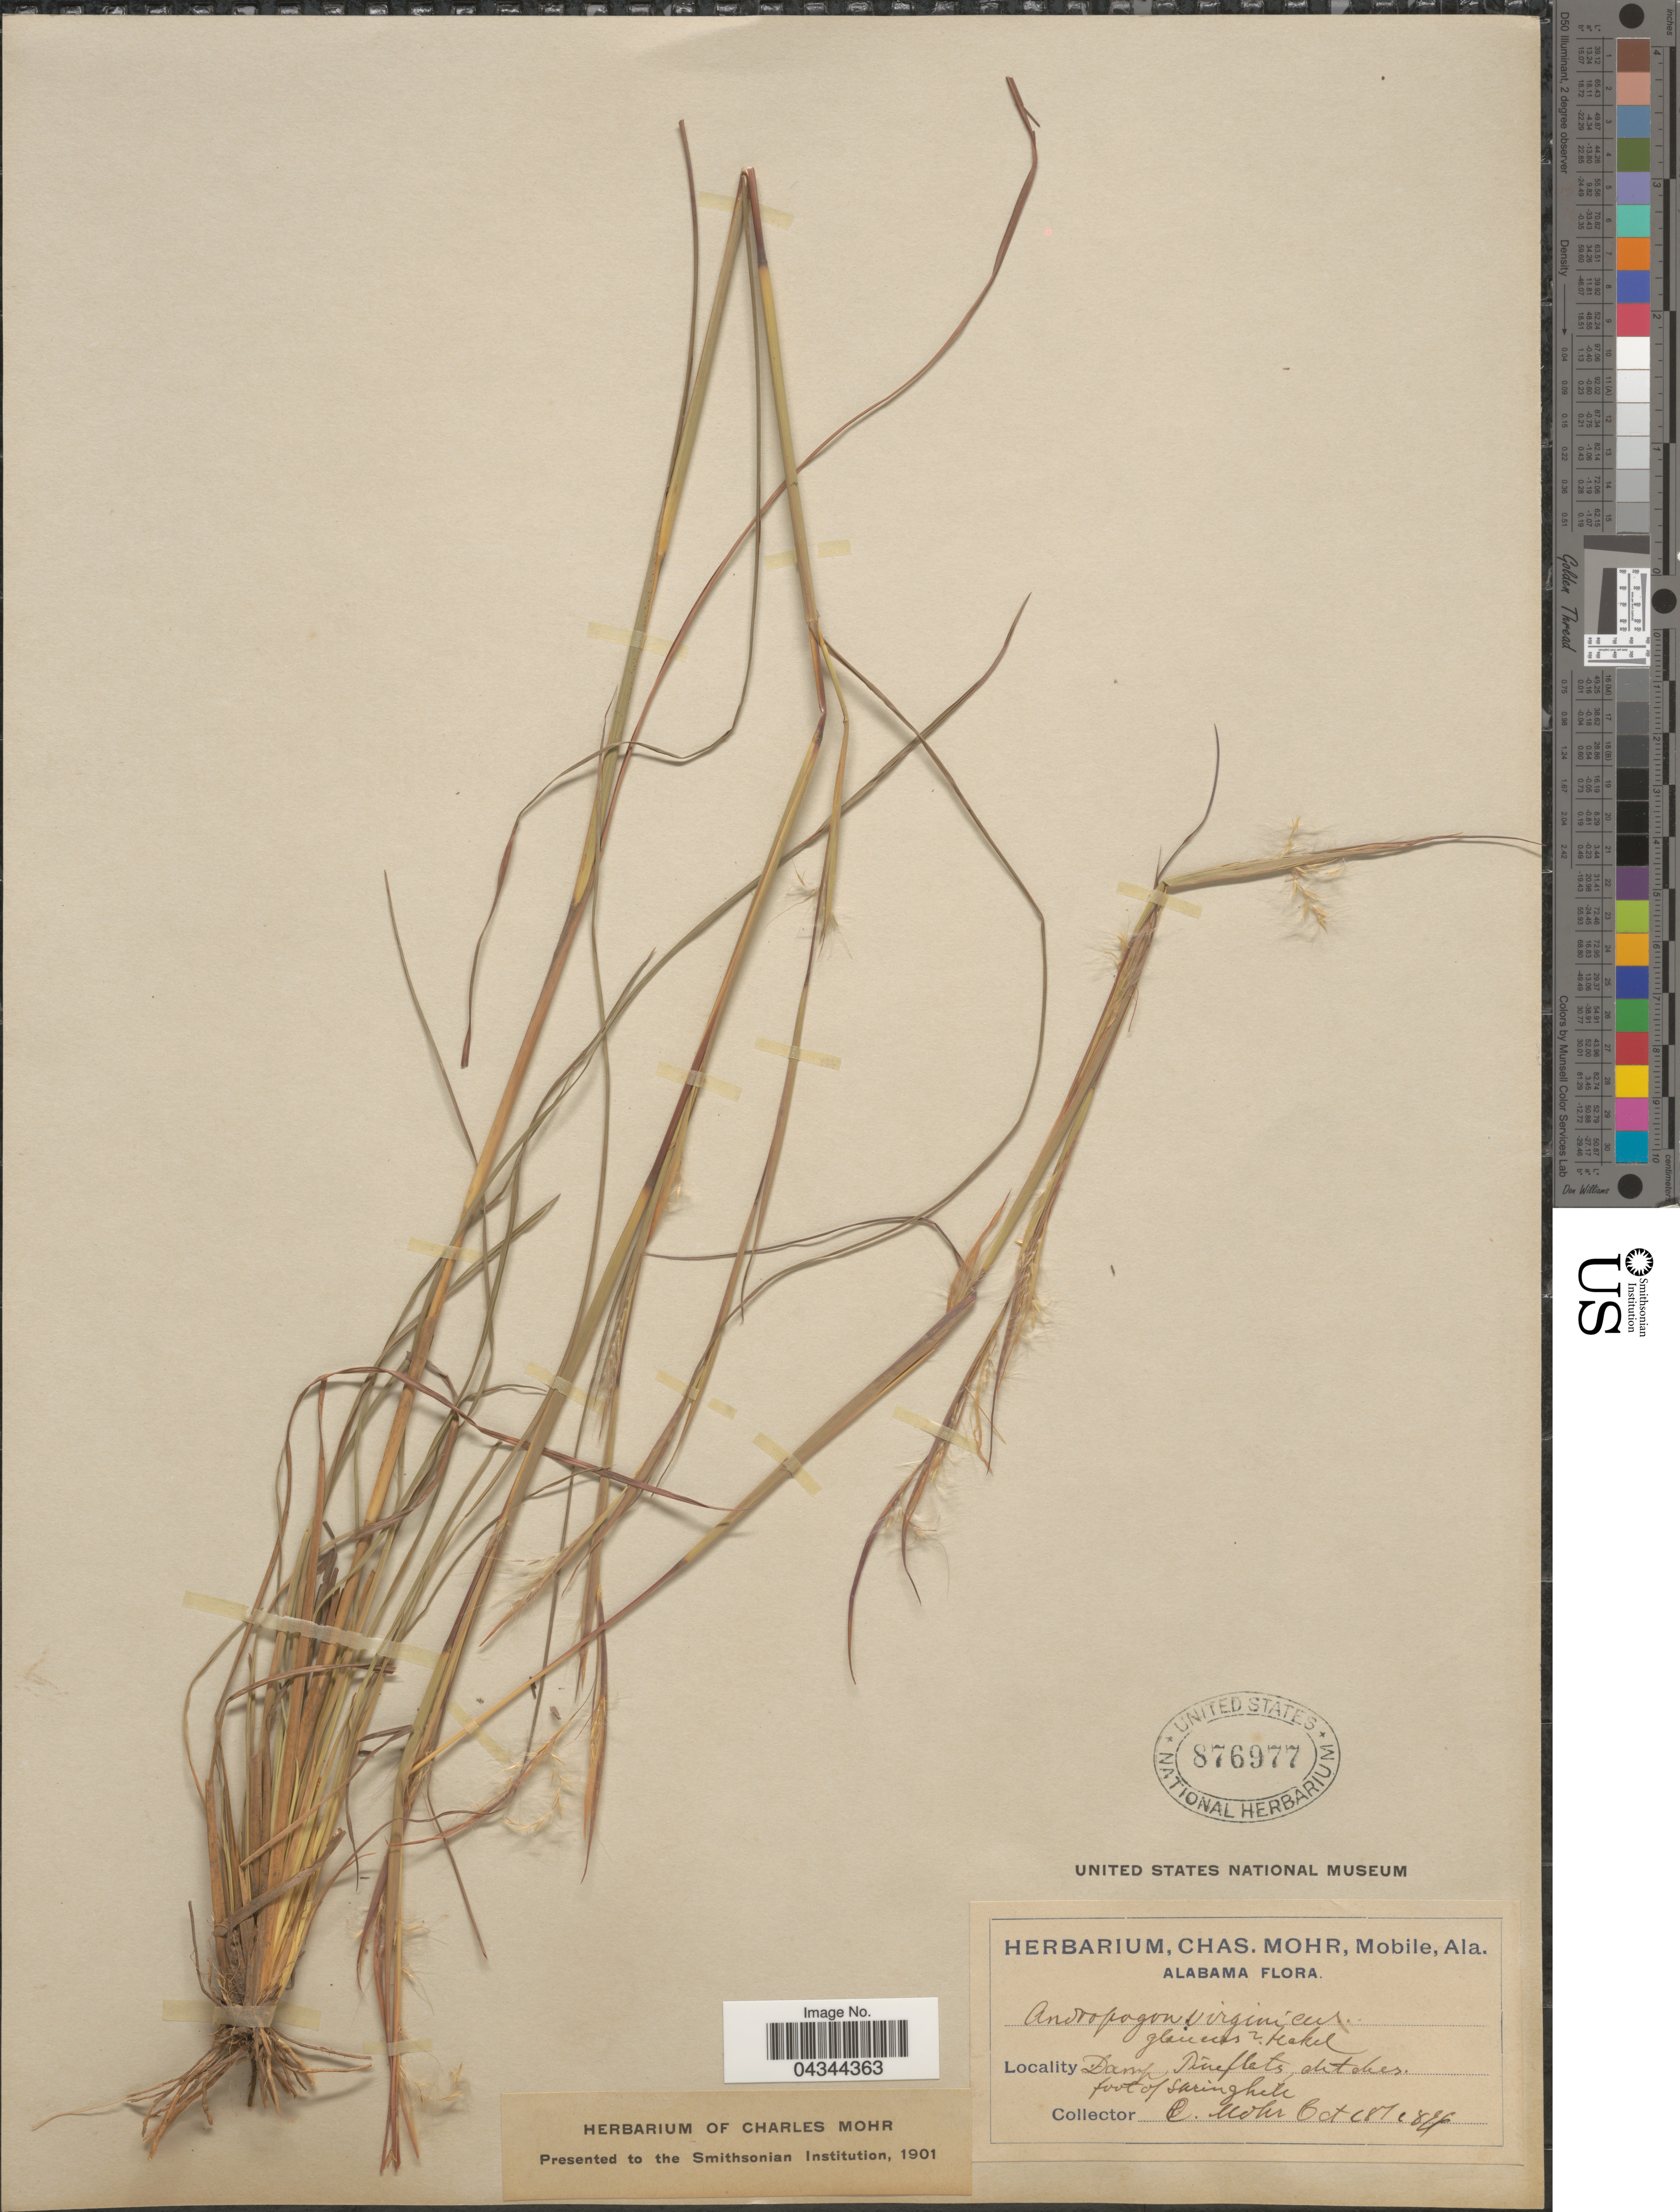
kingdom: Plantae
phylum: Tracheophyta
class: Liliopsida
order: Poales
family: Poaceae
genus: Andropogon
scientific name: Andropogon virginicus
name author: L.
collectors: Mohr, C. T. (herbarium)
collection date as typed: Transcribed d/m/y: 28/10/84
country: United States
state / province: Alabama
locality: Damp Pineflats, ditches. Foot of Springhill.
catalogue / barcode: US 876977